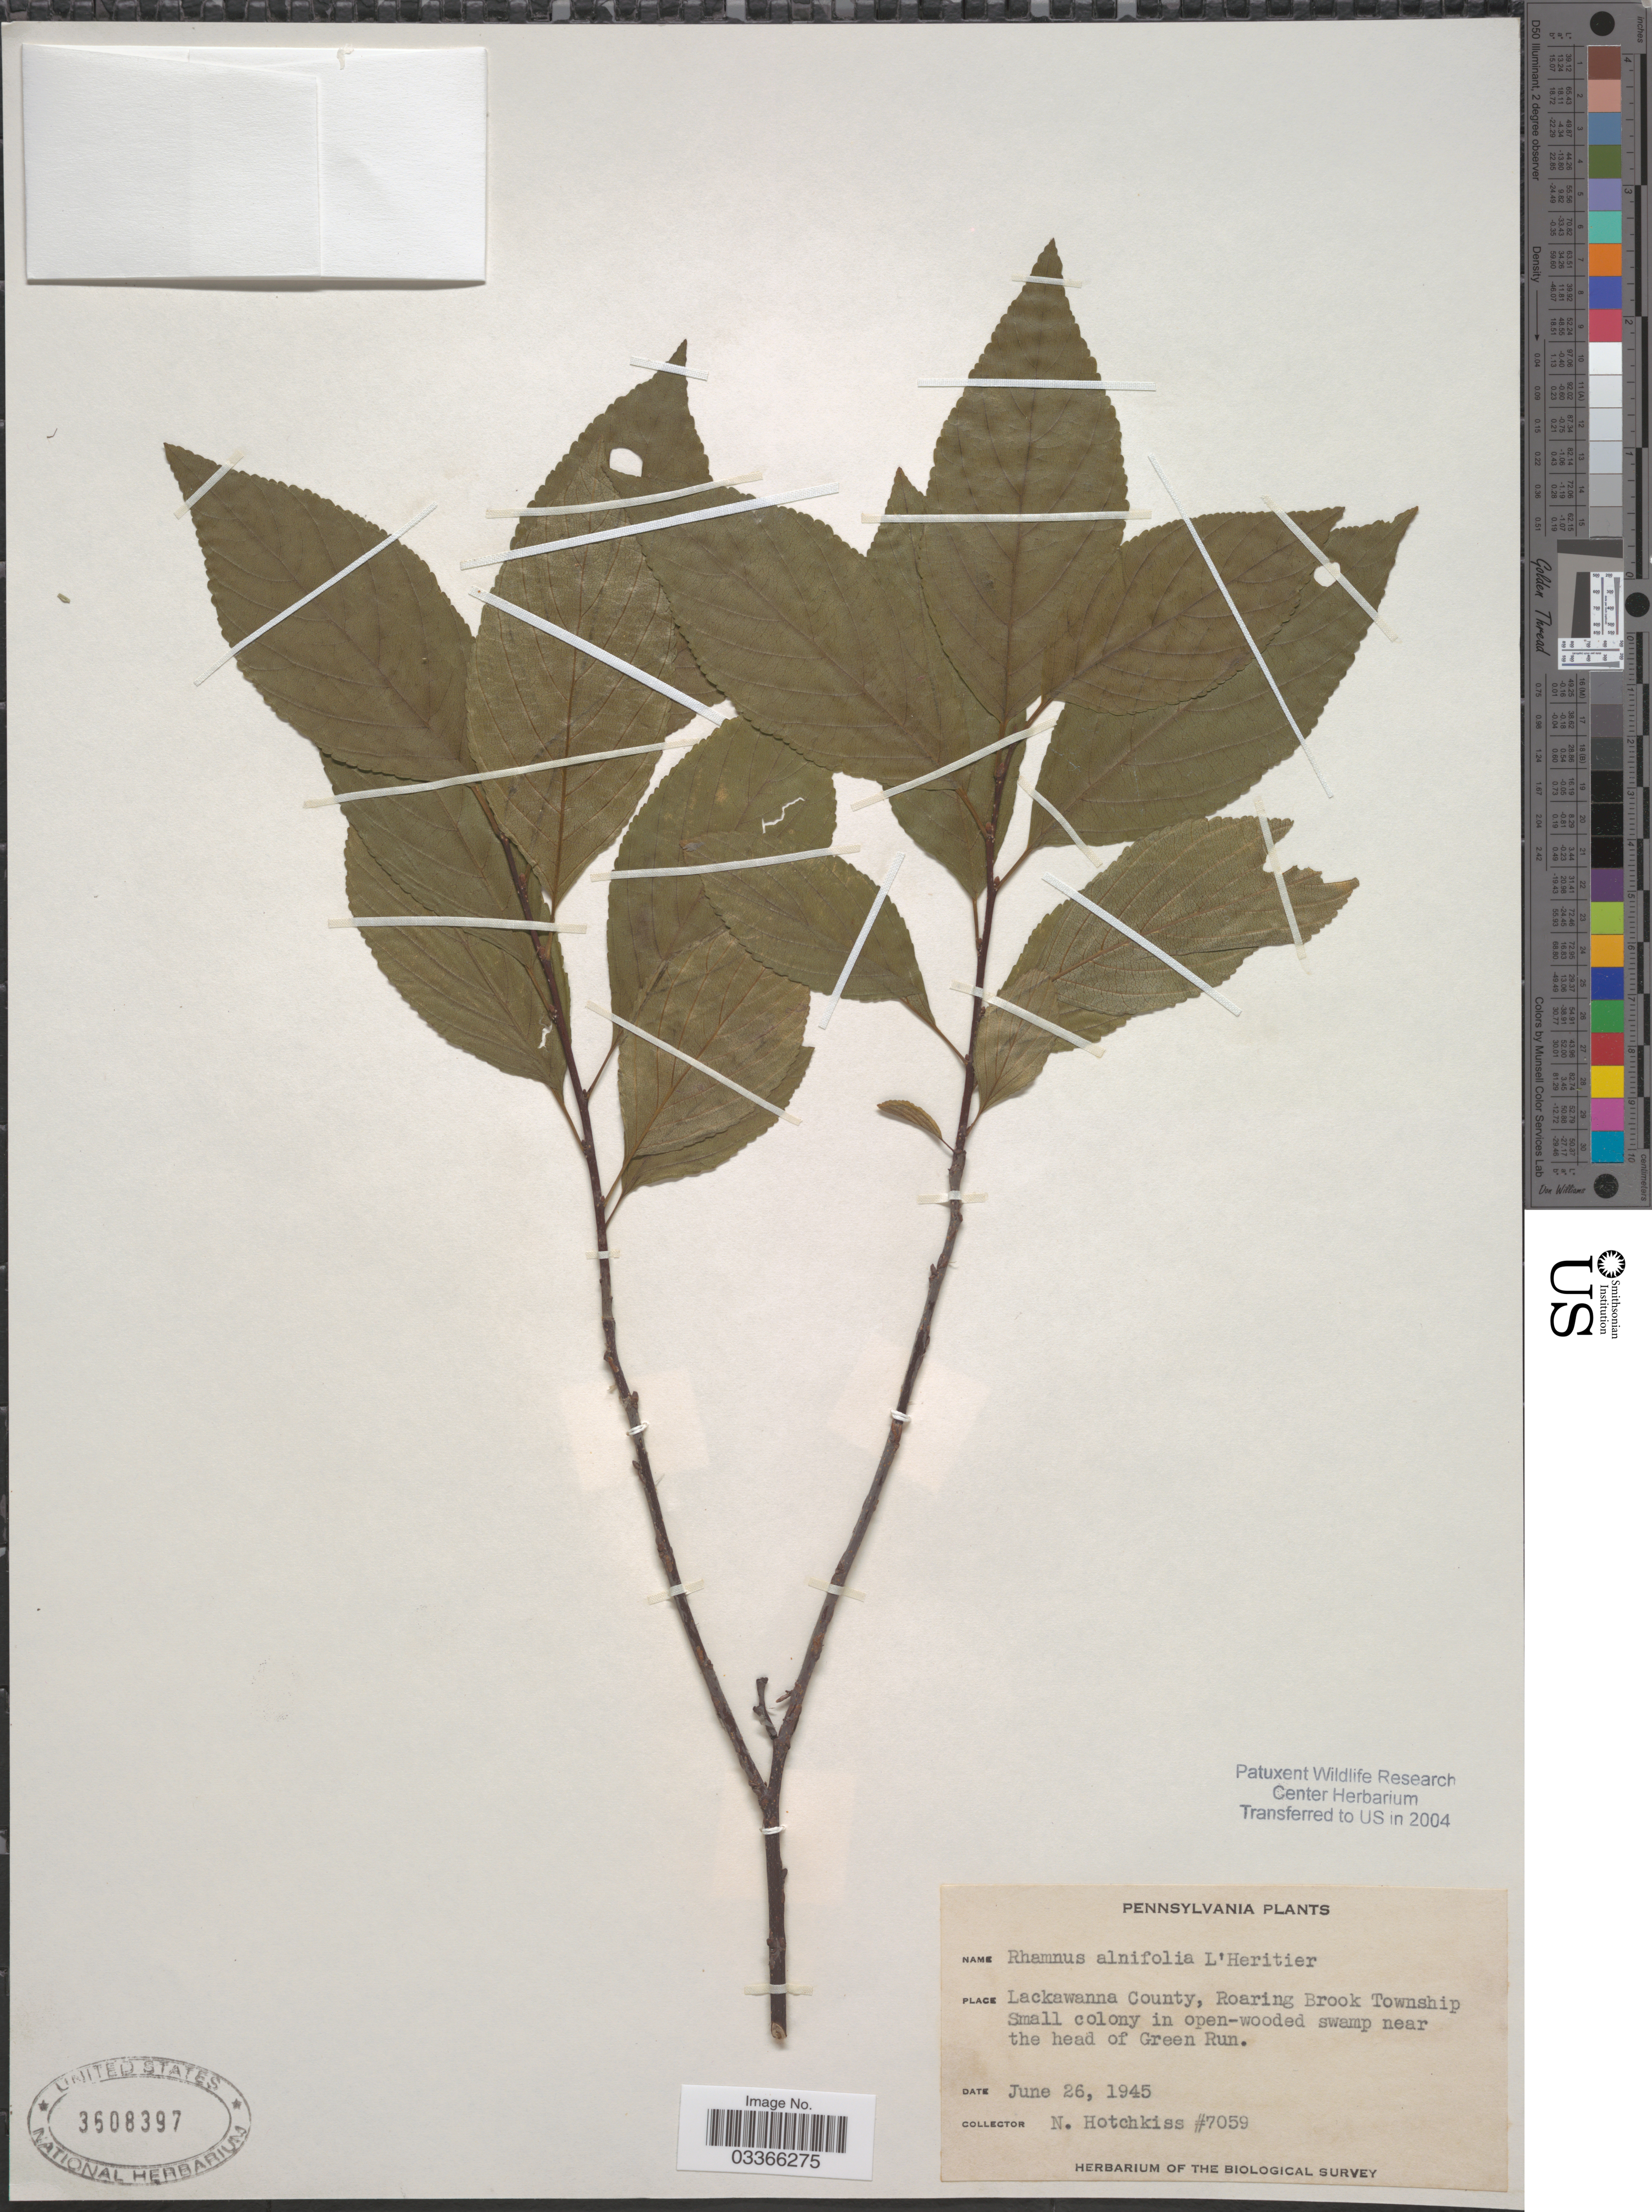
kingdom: Plantae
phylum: Tracheophyta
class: Magnoliopsida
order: Rosales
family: Rhamnaceae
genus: Rhamnus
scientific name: Rhamnus alnifolia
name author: L'Hér.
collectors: N. Hotchkiss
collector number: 7059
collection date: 1945-06-26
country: United States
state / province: Pennsylvania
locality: Lackawanna County, Roaring Brook Township Small colony in open-wooded swamp near the head of Green Run.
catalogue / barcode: US 3608397